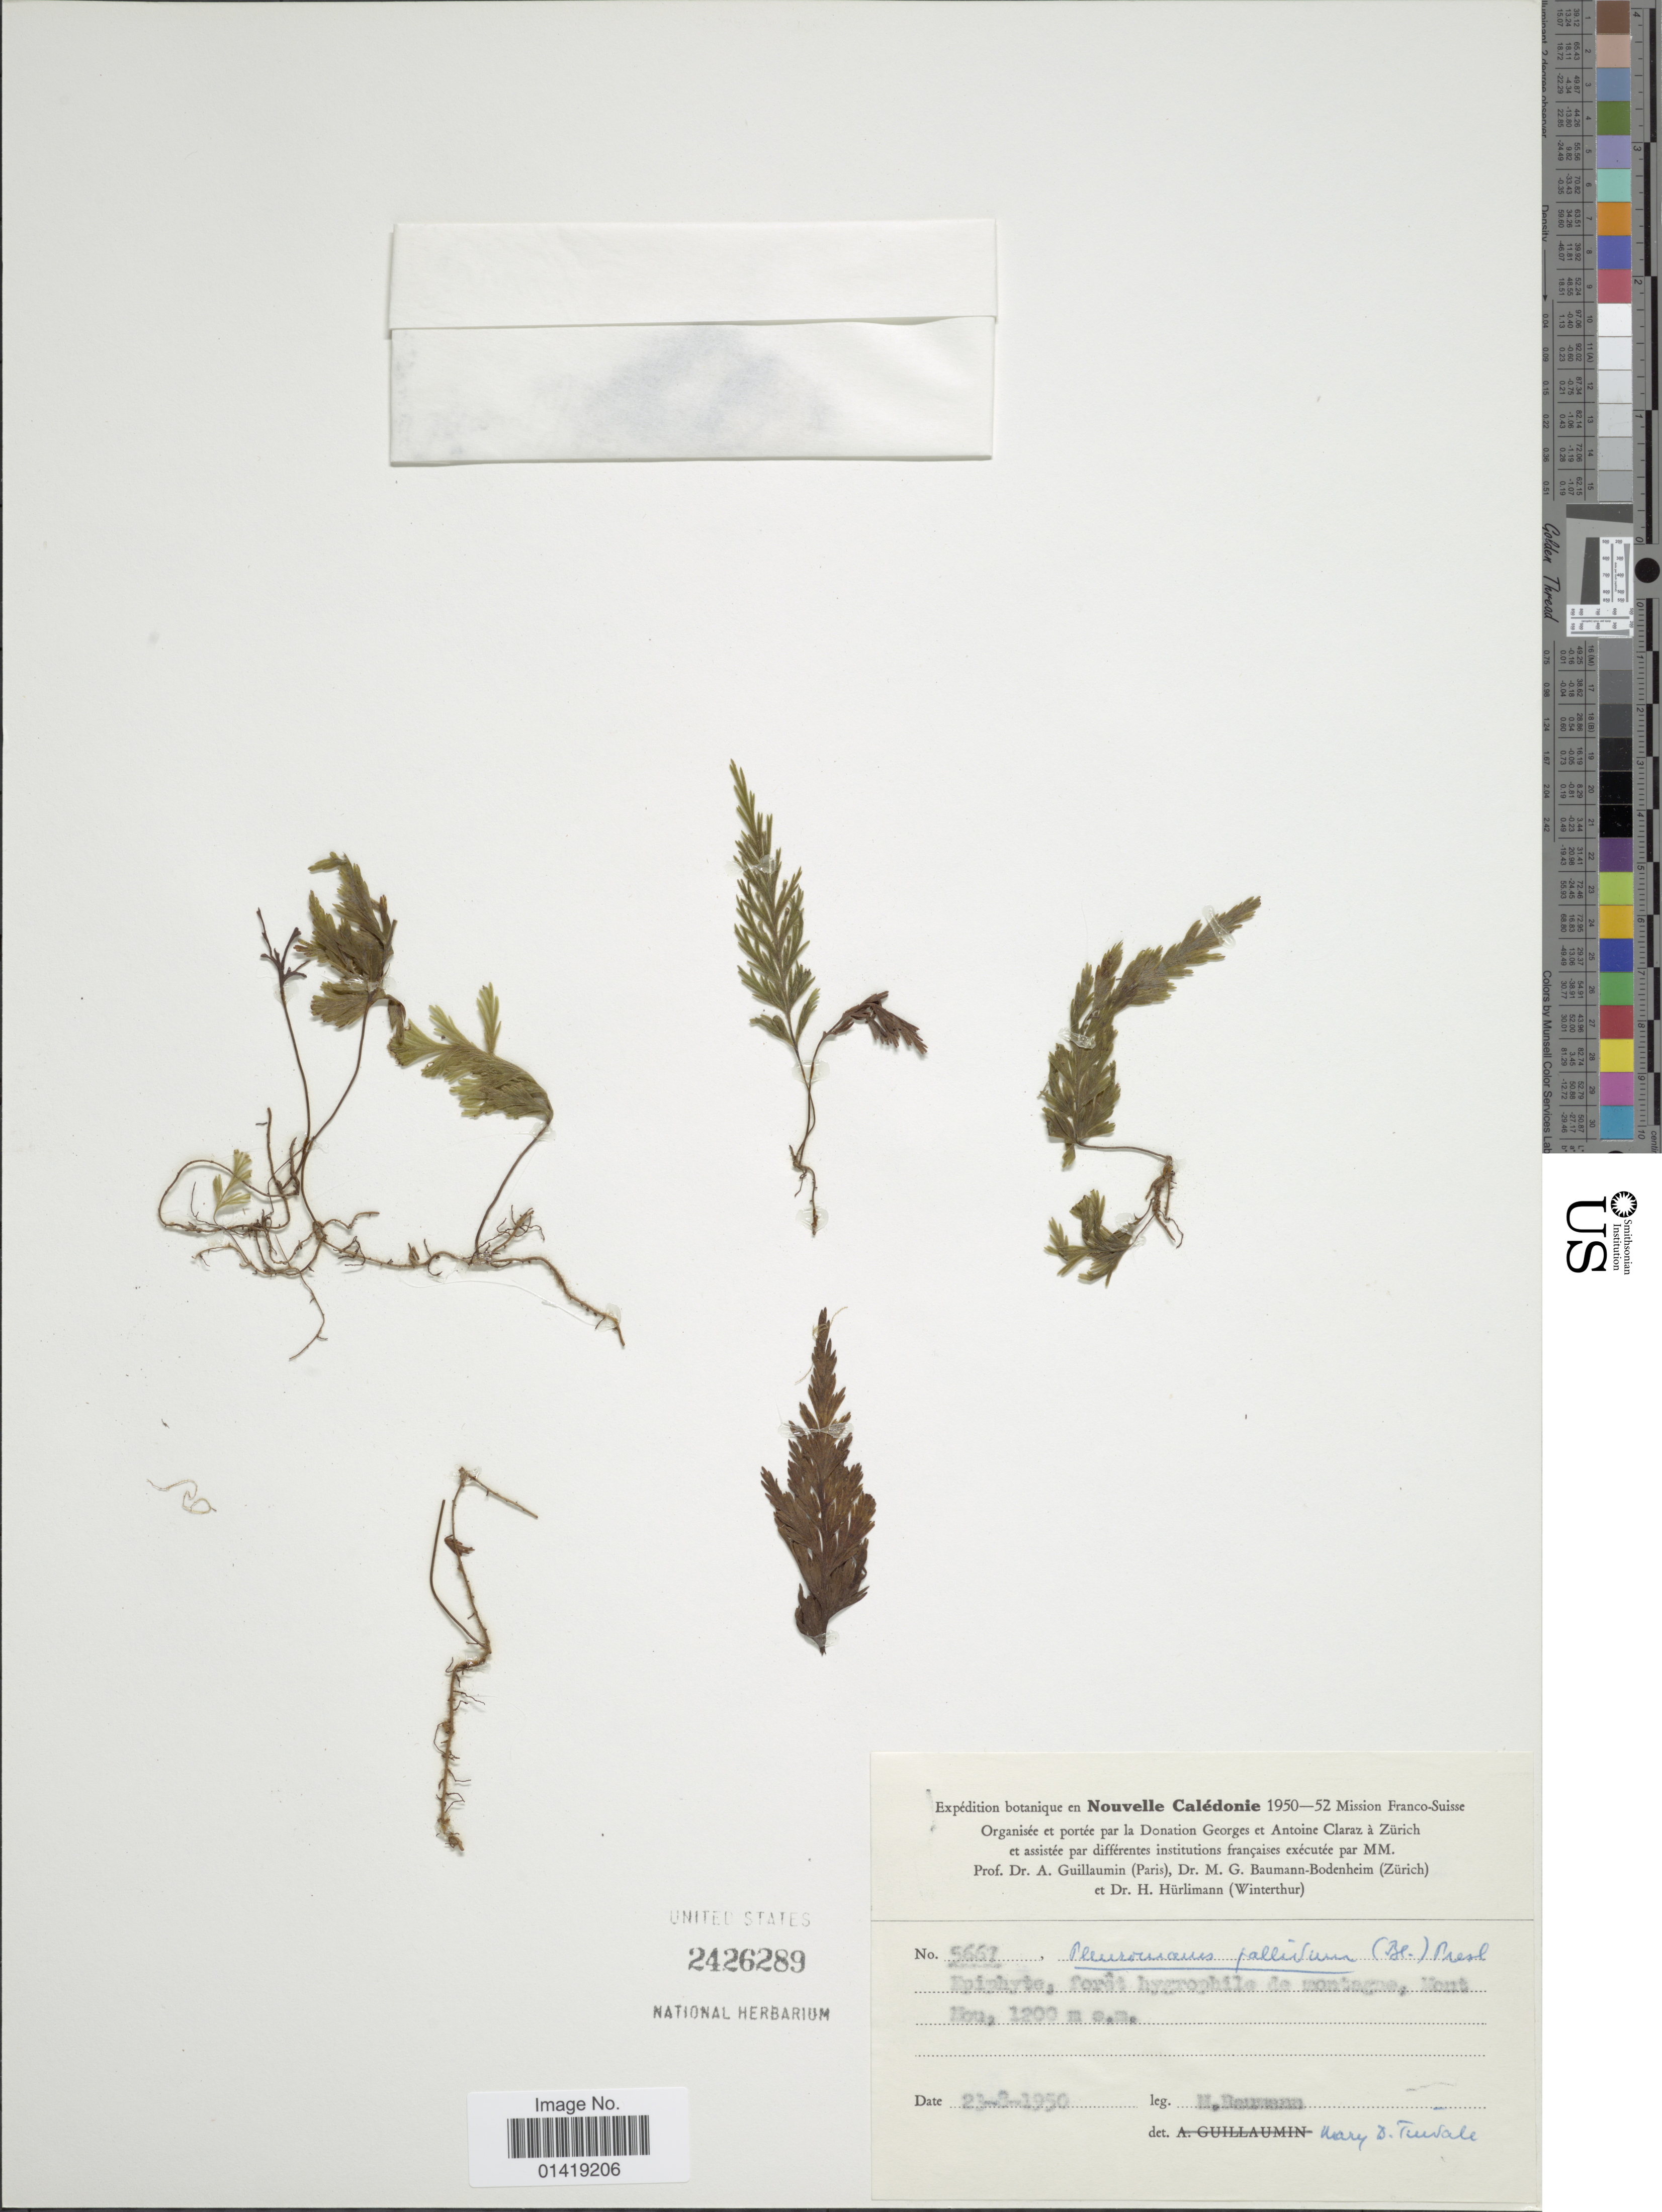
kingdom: Plantae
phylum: Tracheophyta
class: Polypodiopsida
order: Hymenophyllales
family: Hymenophyllaceae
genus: Hymenophyllum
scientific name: Hymenophyllum pallidum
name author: (Blume) Ebihara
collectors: M. Baumann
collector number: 5667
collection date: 1950-03-23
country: New Caledonia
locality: Foret hygrophile de montagne Mont Nou [interpreted]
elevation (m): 1200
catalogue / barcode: US 2426289